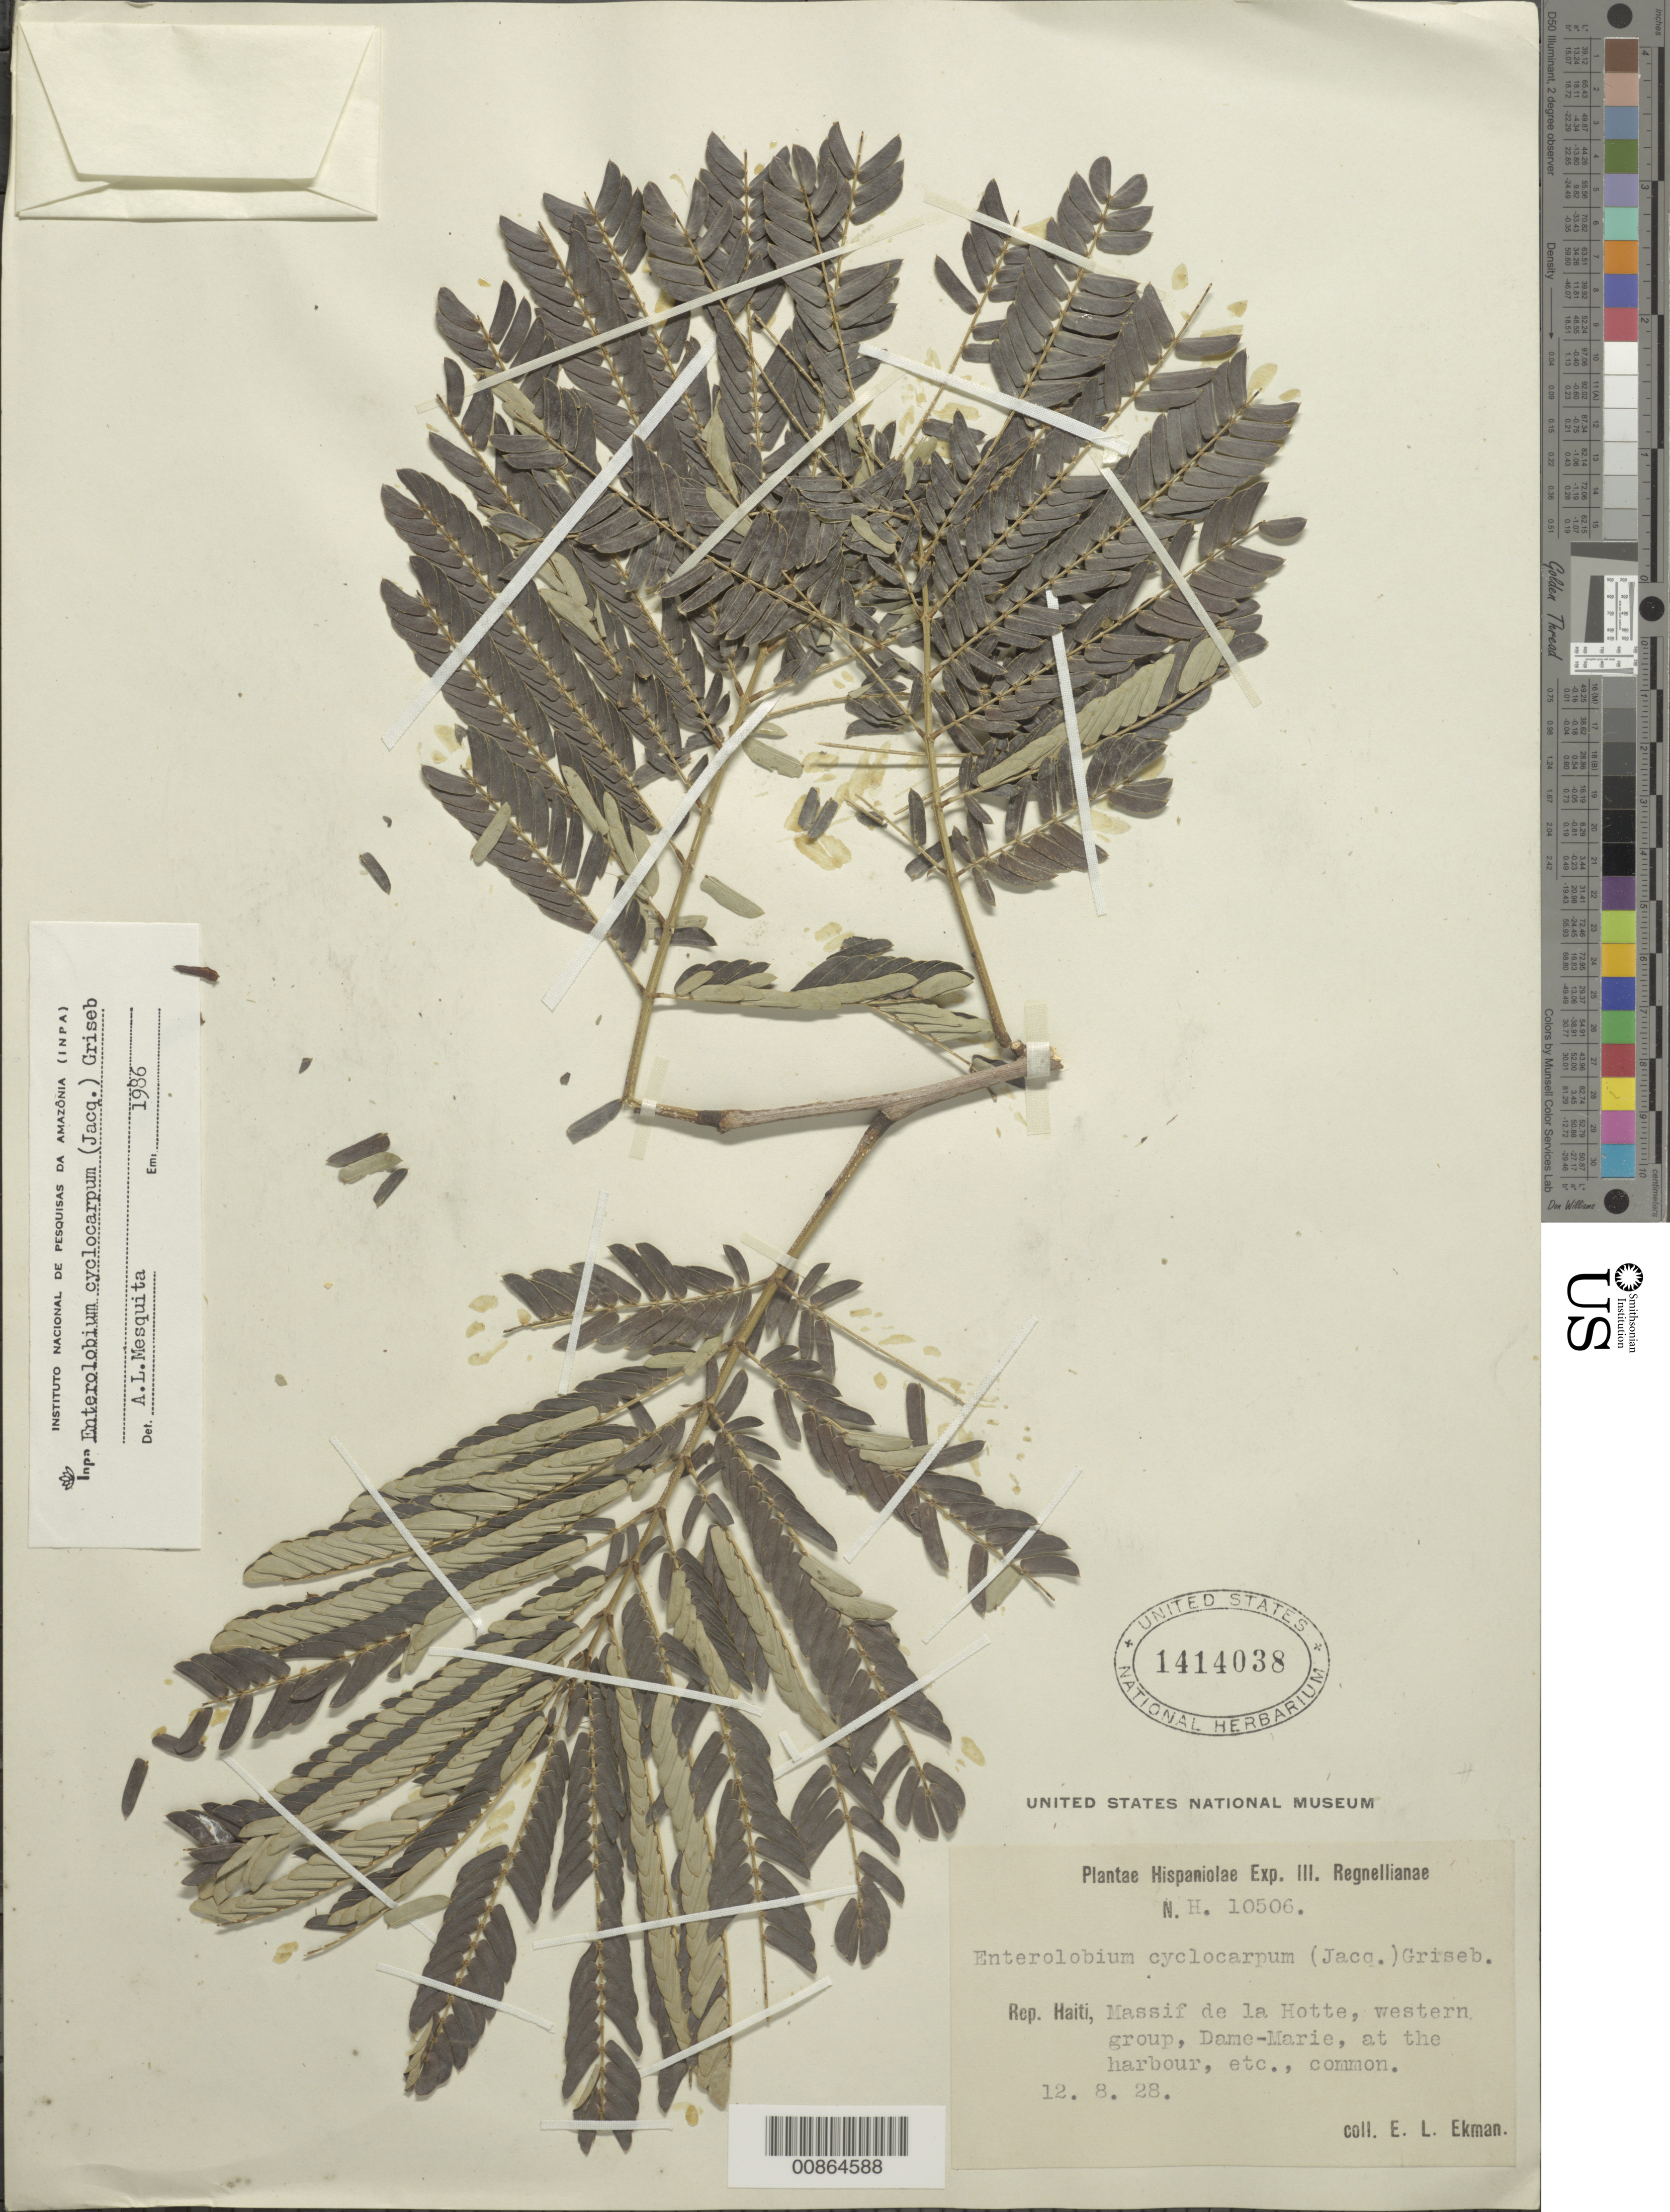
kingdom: Plantae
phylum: Tracheophyta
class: Magnoliopsida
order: Fabales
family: Fabaceae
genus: Enterolobium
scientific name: Enterolobium cyclocarpum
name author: (Jacq.) Griseb.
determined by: Mesquita, A. L.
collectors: E. L. Ekman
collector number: H 10506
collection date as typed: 12 Aug 1928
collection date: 1928-08-12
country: Haiti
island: Hispaniola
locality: Massif de la Hotte, western group, Dame-Marie, at the harbour, etc.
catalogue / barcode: US 1414038